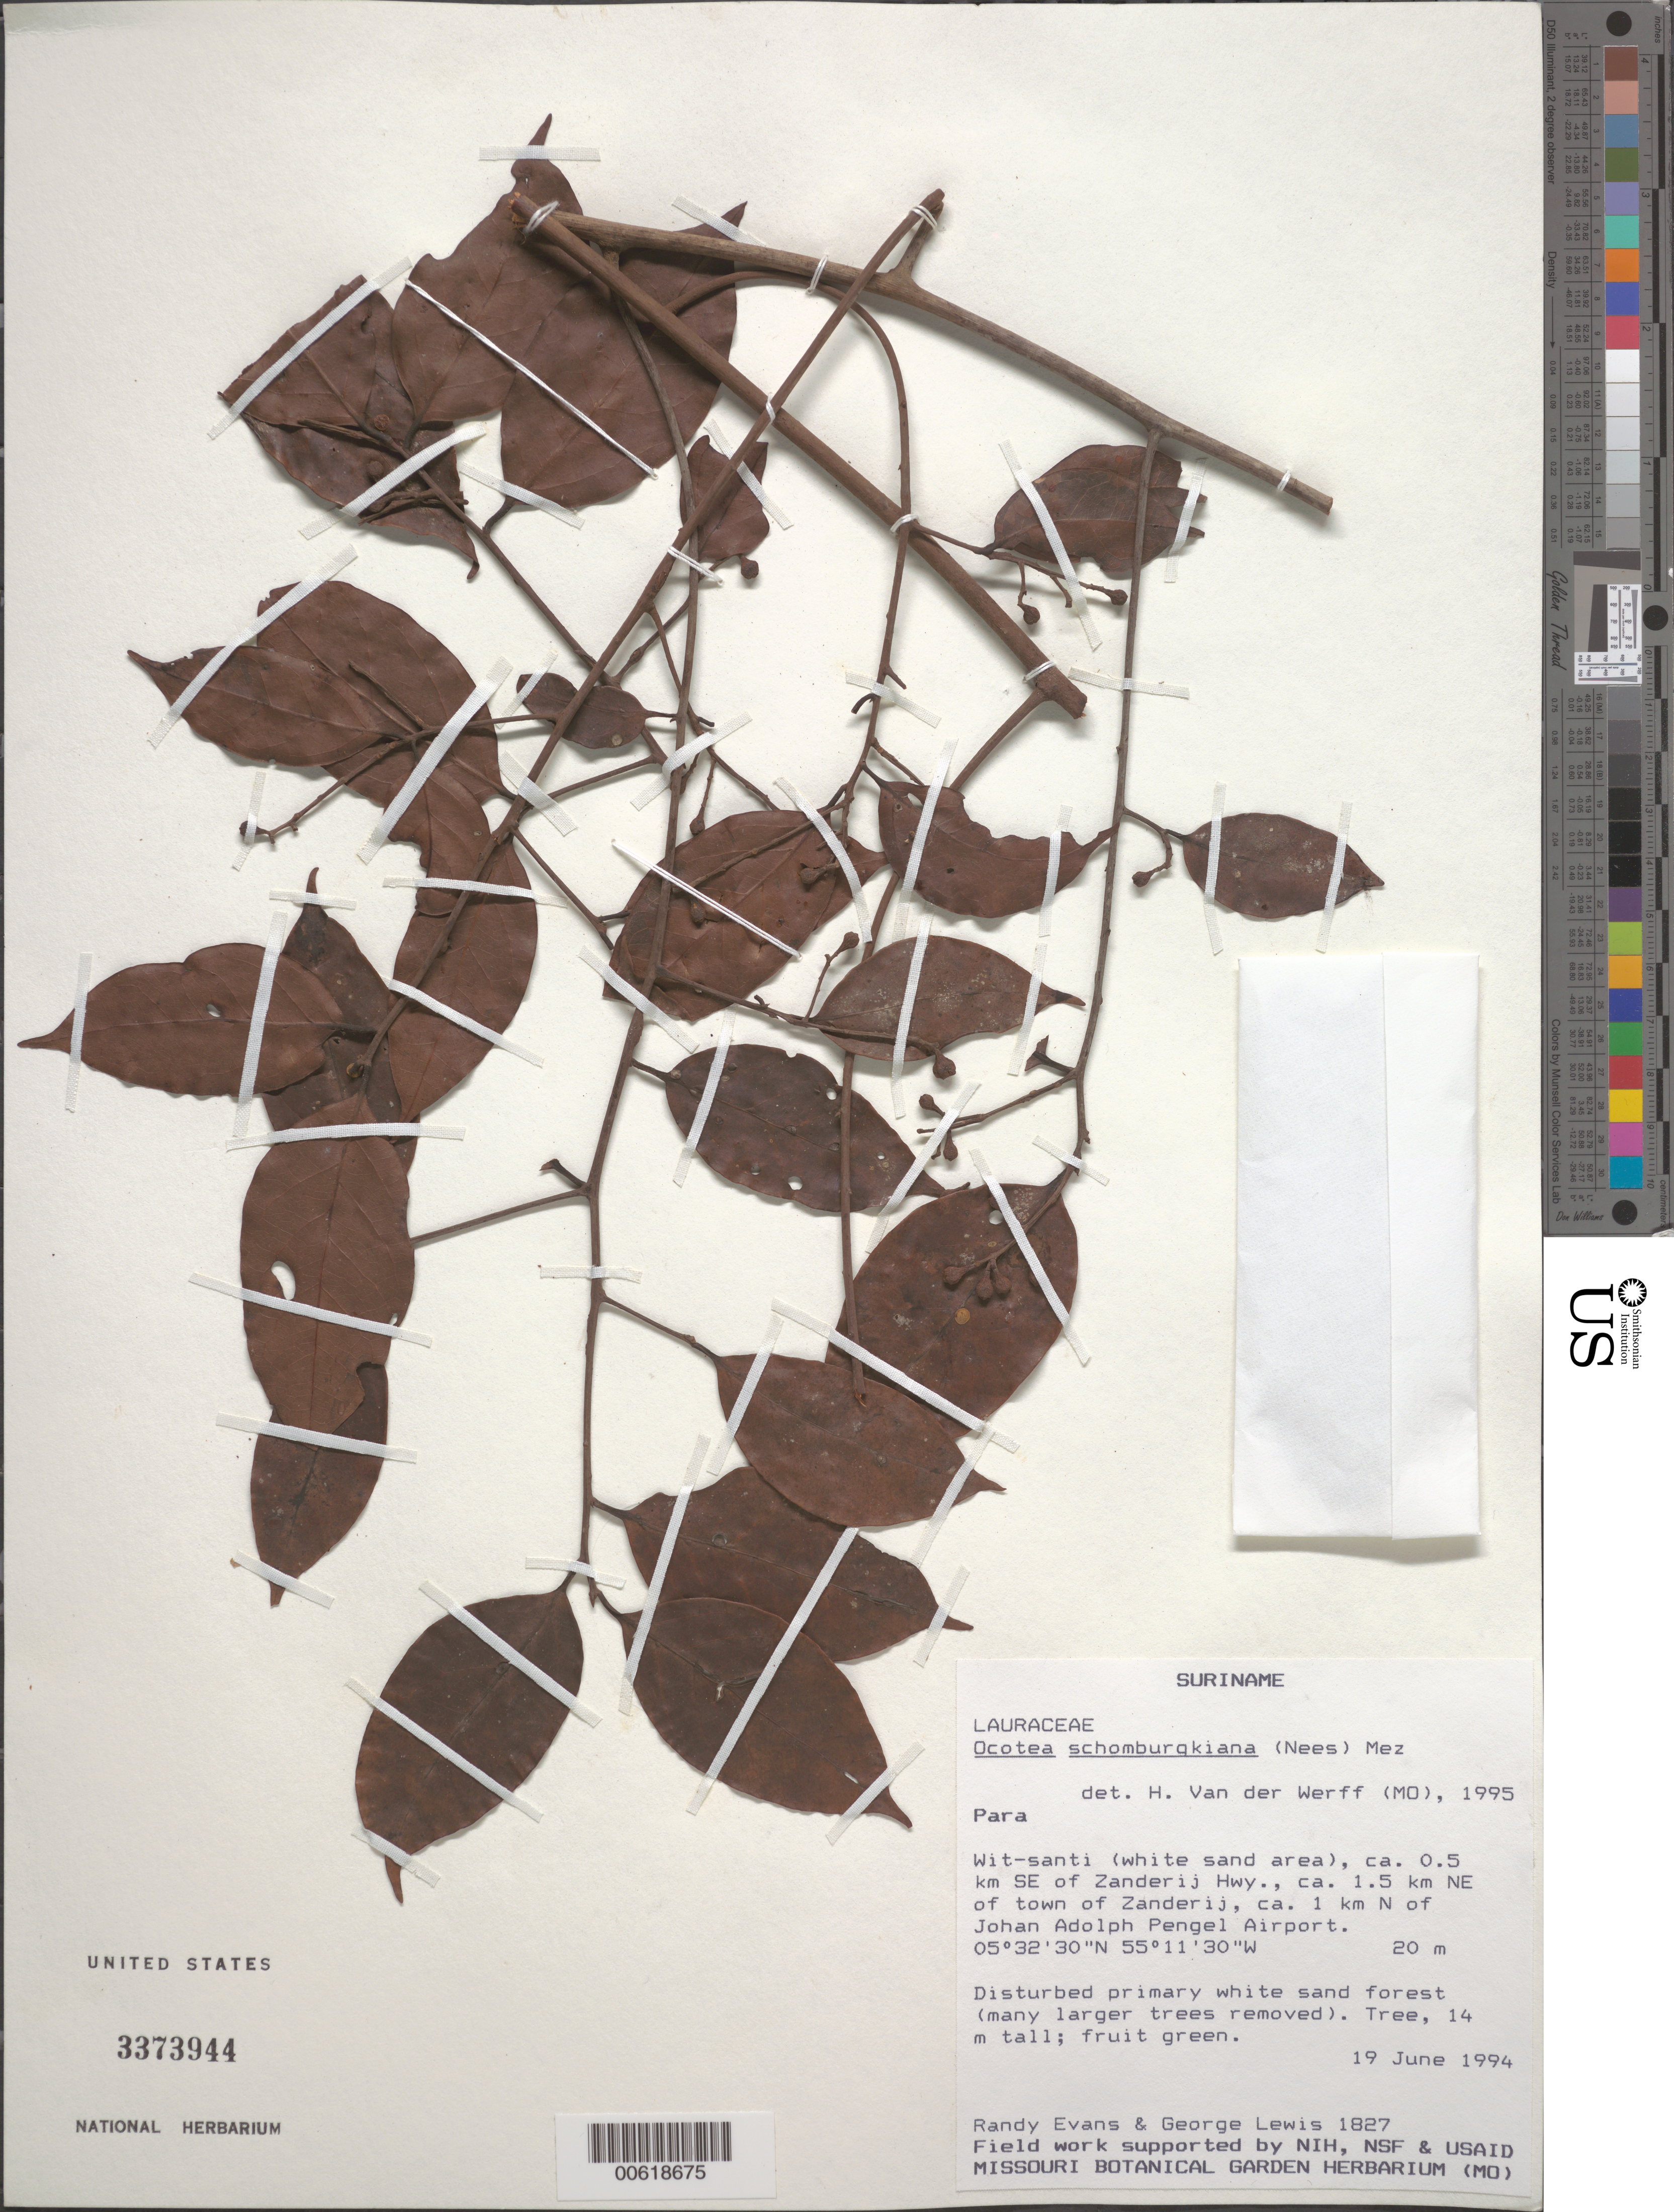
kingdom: Plantae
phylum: Tracheophyta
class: Magnoliopsida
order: Laurales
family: Lauraceae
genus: Ocotea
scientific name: Ocotea schomburgkiana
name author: (Nees) Mez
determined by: van der Werff, H., (MO), Missouri Botanical Garden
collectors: R. Evans & G. Lewis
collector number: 1827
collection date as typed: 19-Jun-94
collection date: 1994-06-19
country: Suriname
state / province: Para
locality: Wit-santi, ca. 0.5 km SE of Zanderij Hwy., 1.5 km NE of town of Zanderij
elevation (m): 20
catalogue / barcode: US 3373944